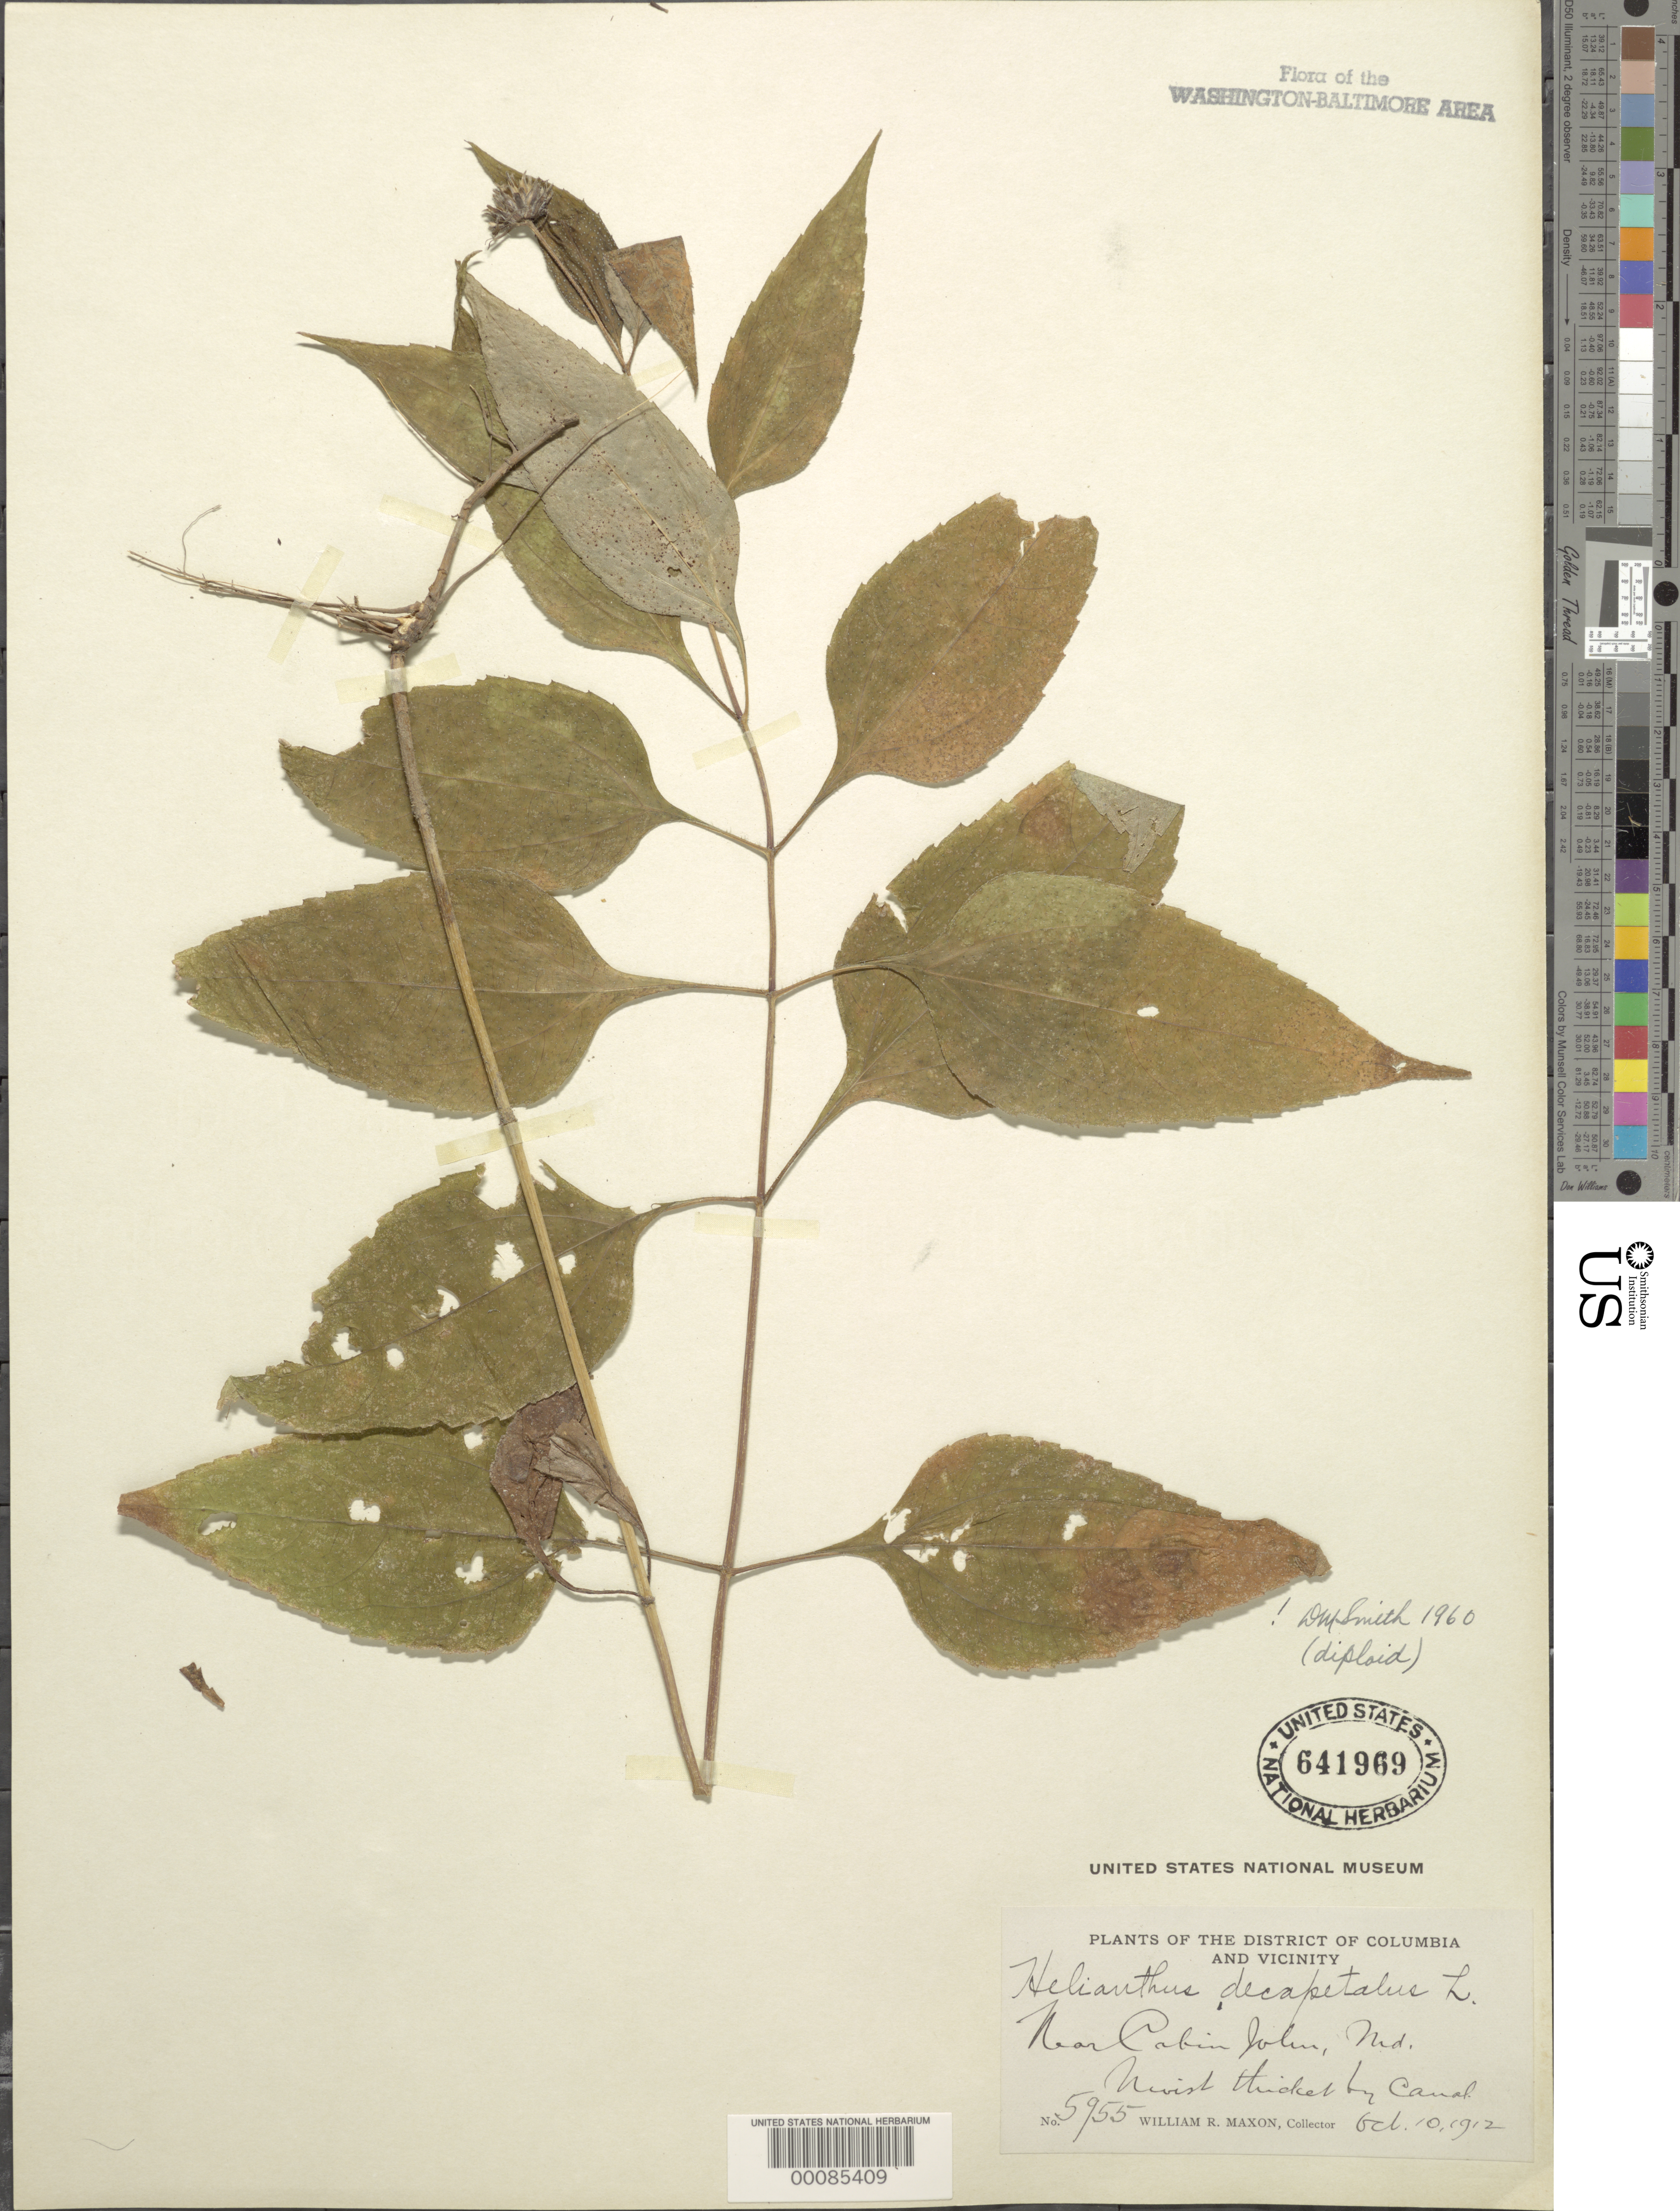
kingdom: Plantae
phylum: Tracheophyta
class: Magnoliopsida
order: Asterales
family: Asteraceae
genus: Helianthus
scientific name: Helianthus decapetalus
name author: L.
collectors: W. R. Maxon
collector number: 5955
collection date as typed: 10 Oct 1912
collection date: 1912-10-10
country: United States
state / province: Maryland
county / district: Montgomery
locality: Cabin John vicinity C. & O. Canal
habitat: Moist thicket by cannl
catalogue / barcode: US 641969